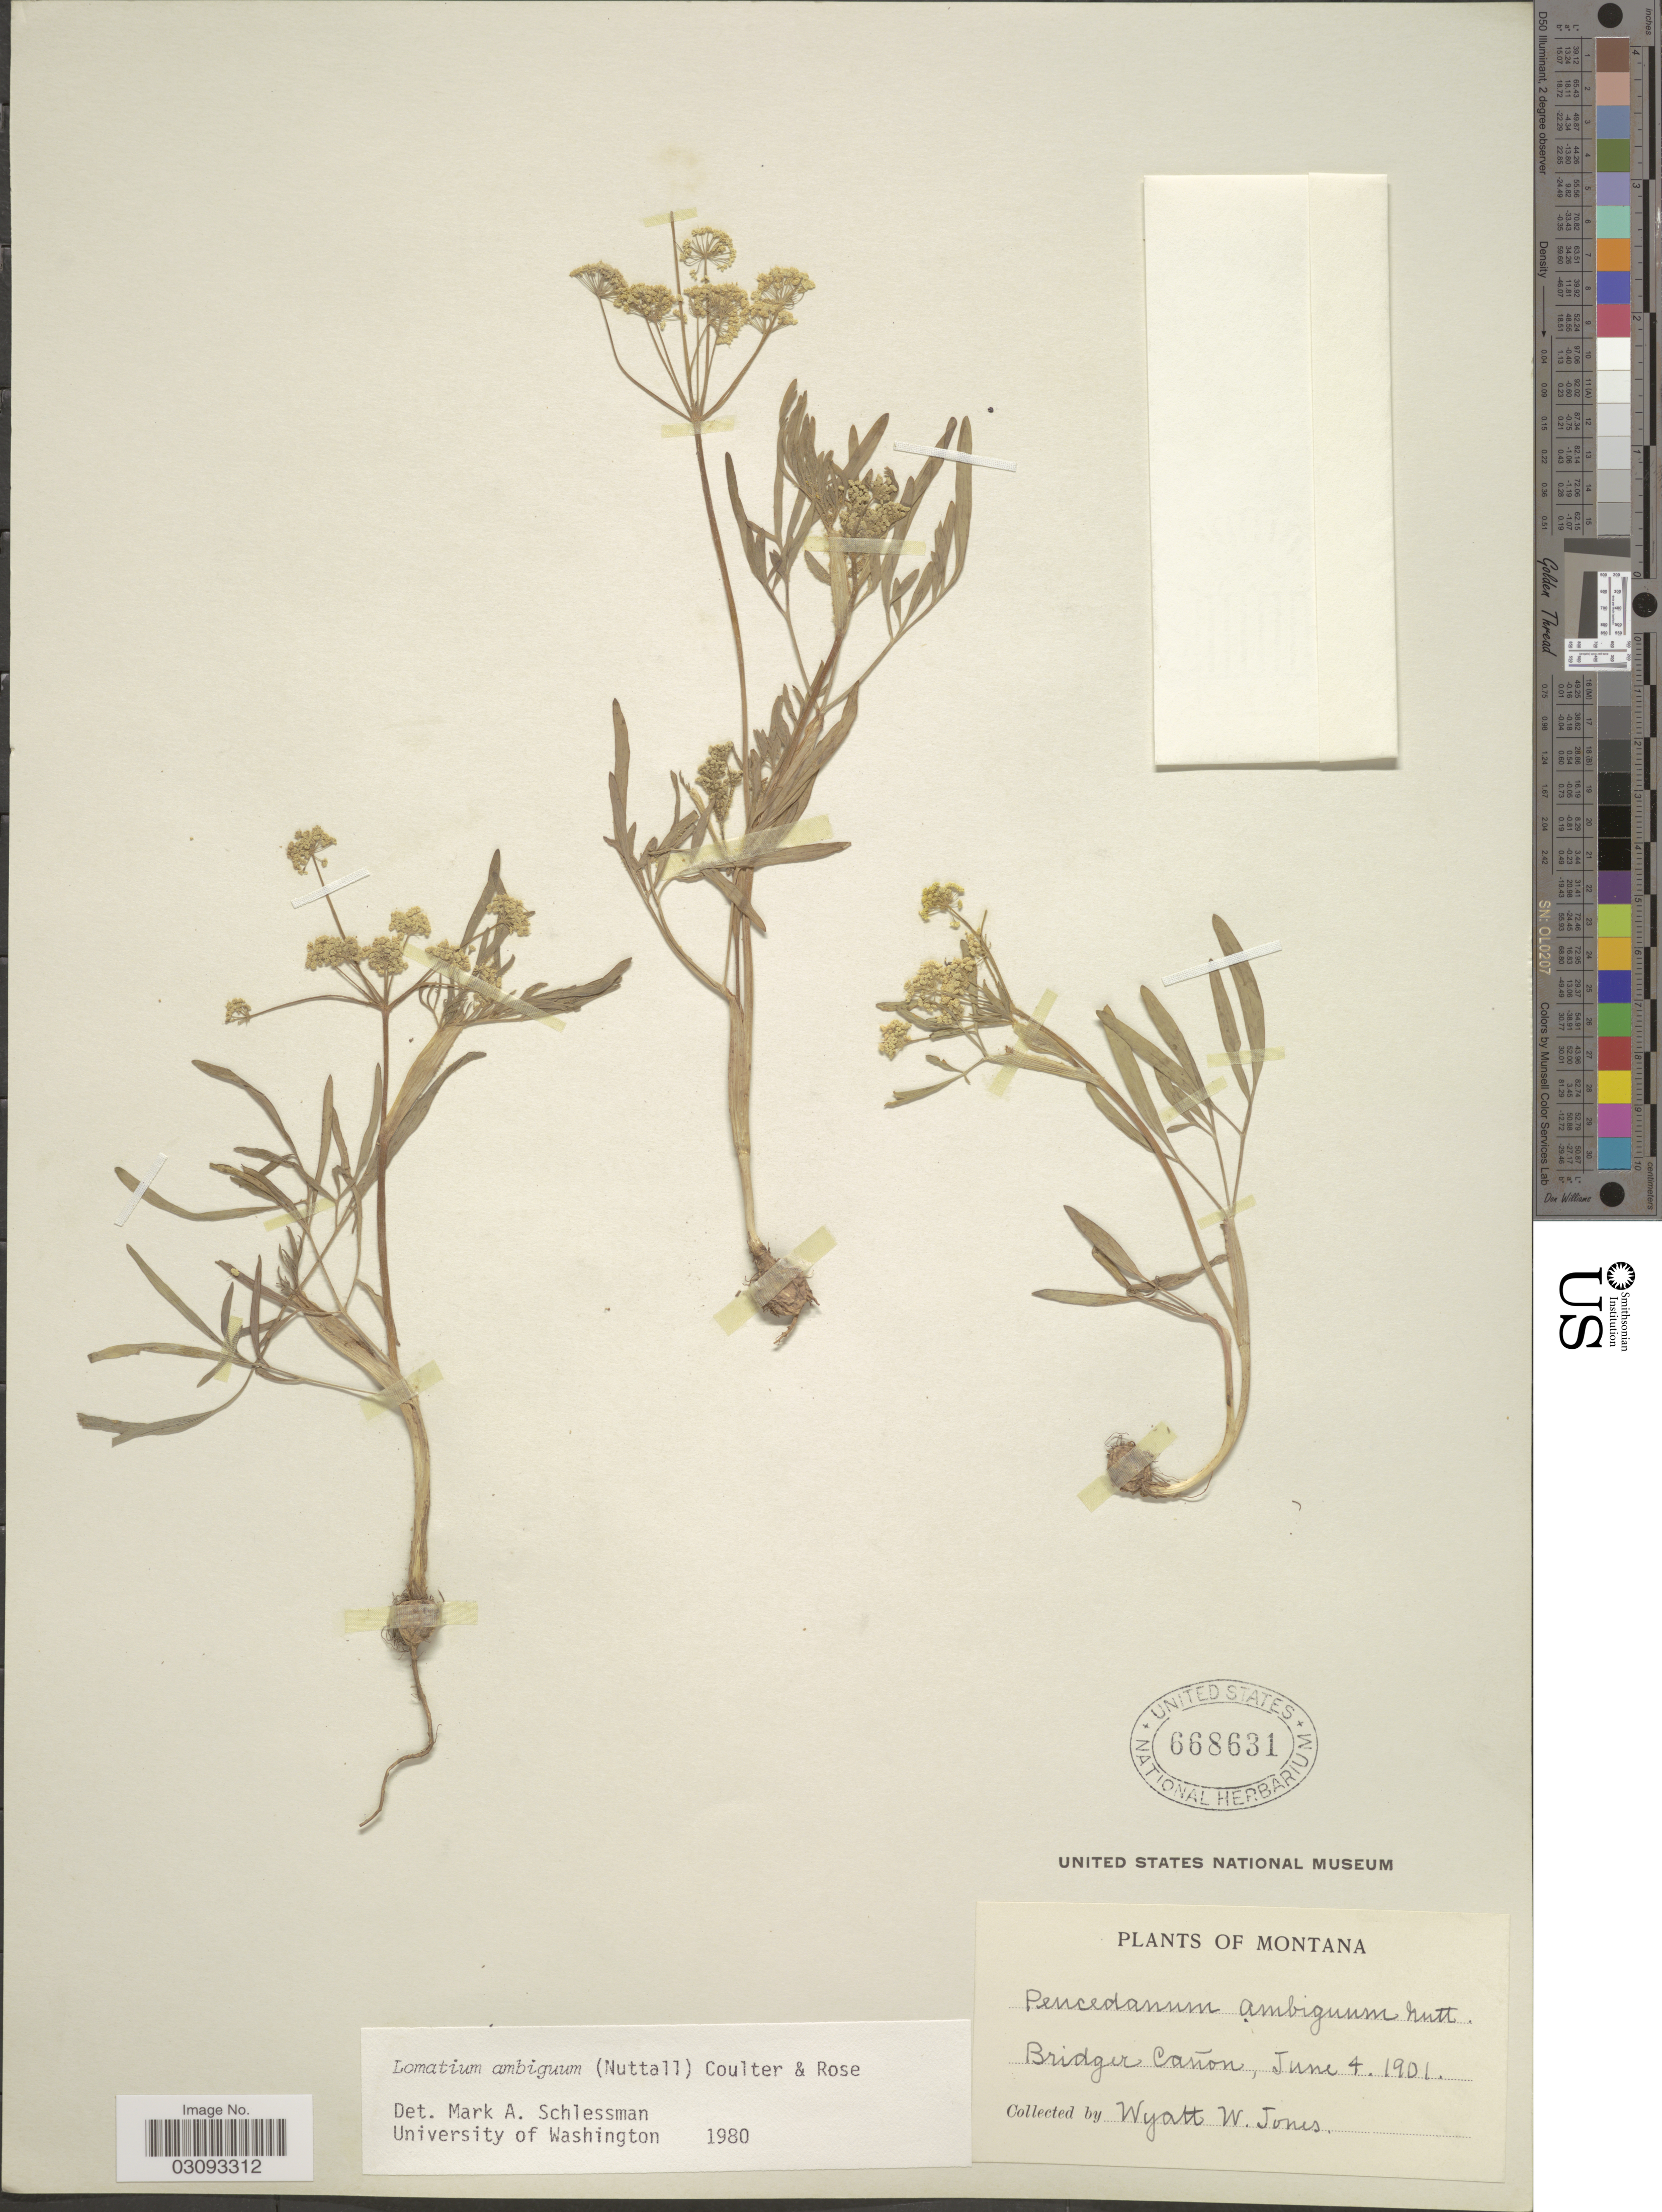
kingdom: Plantae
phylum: Tracheophyta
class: Magnoliopsida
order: Apiales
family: Apiaceae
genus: Lomatium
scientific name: Lomatium ambiguum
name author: (Nutt.) Coult. & Rose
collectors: W. W. Jones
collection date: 1901-06-04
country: United States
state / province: Montana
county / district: Gallatin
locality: Bridger Cañon.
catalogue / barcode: US 668631